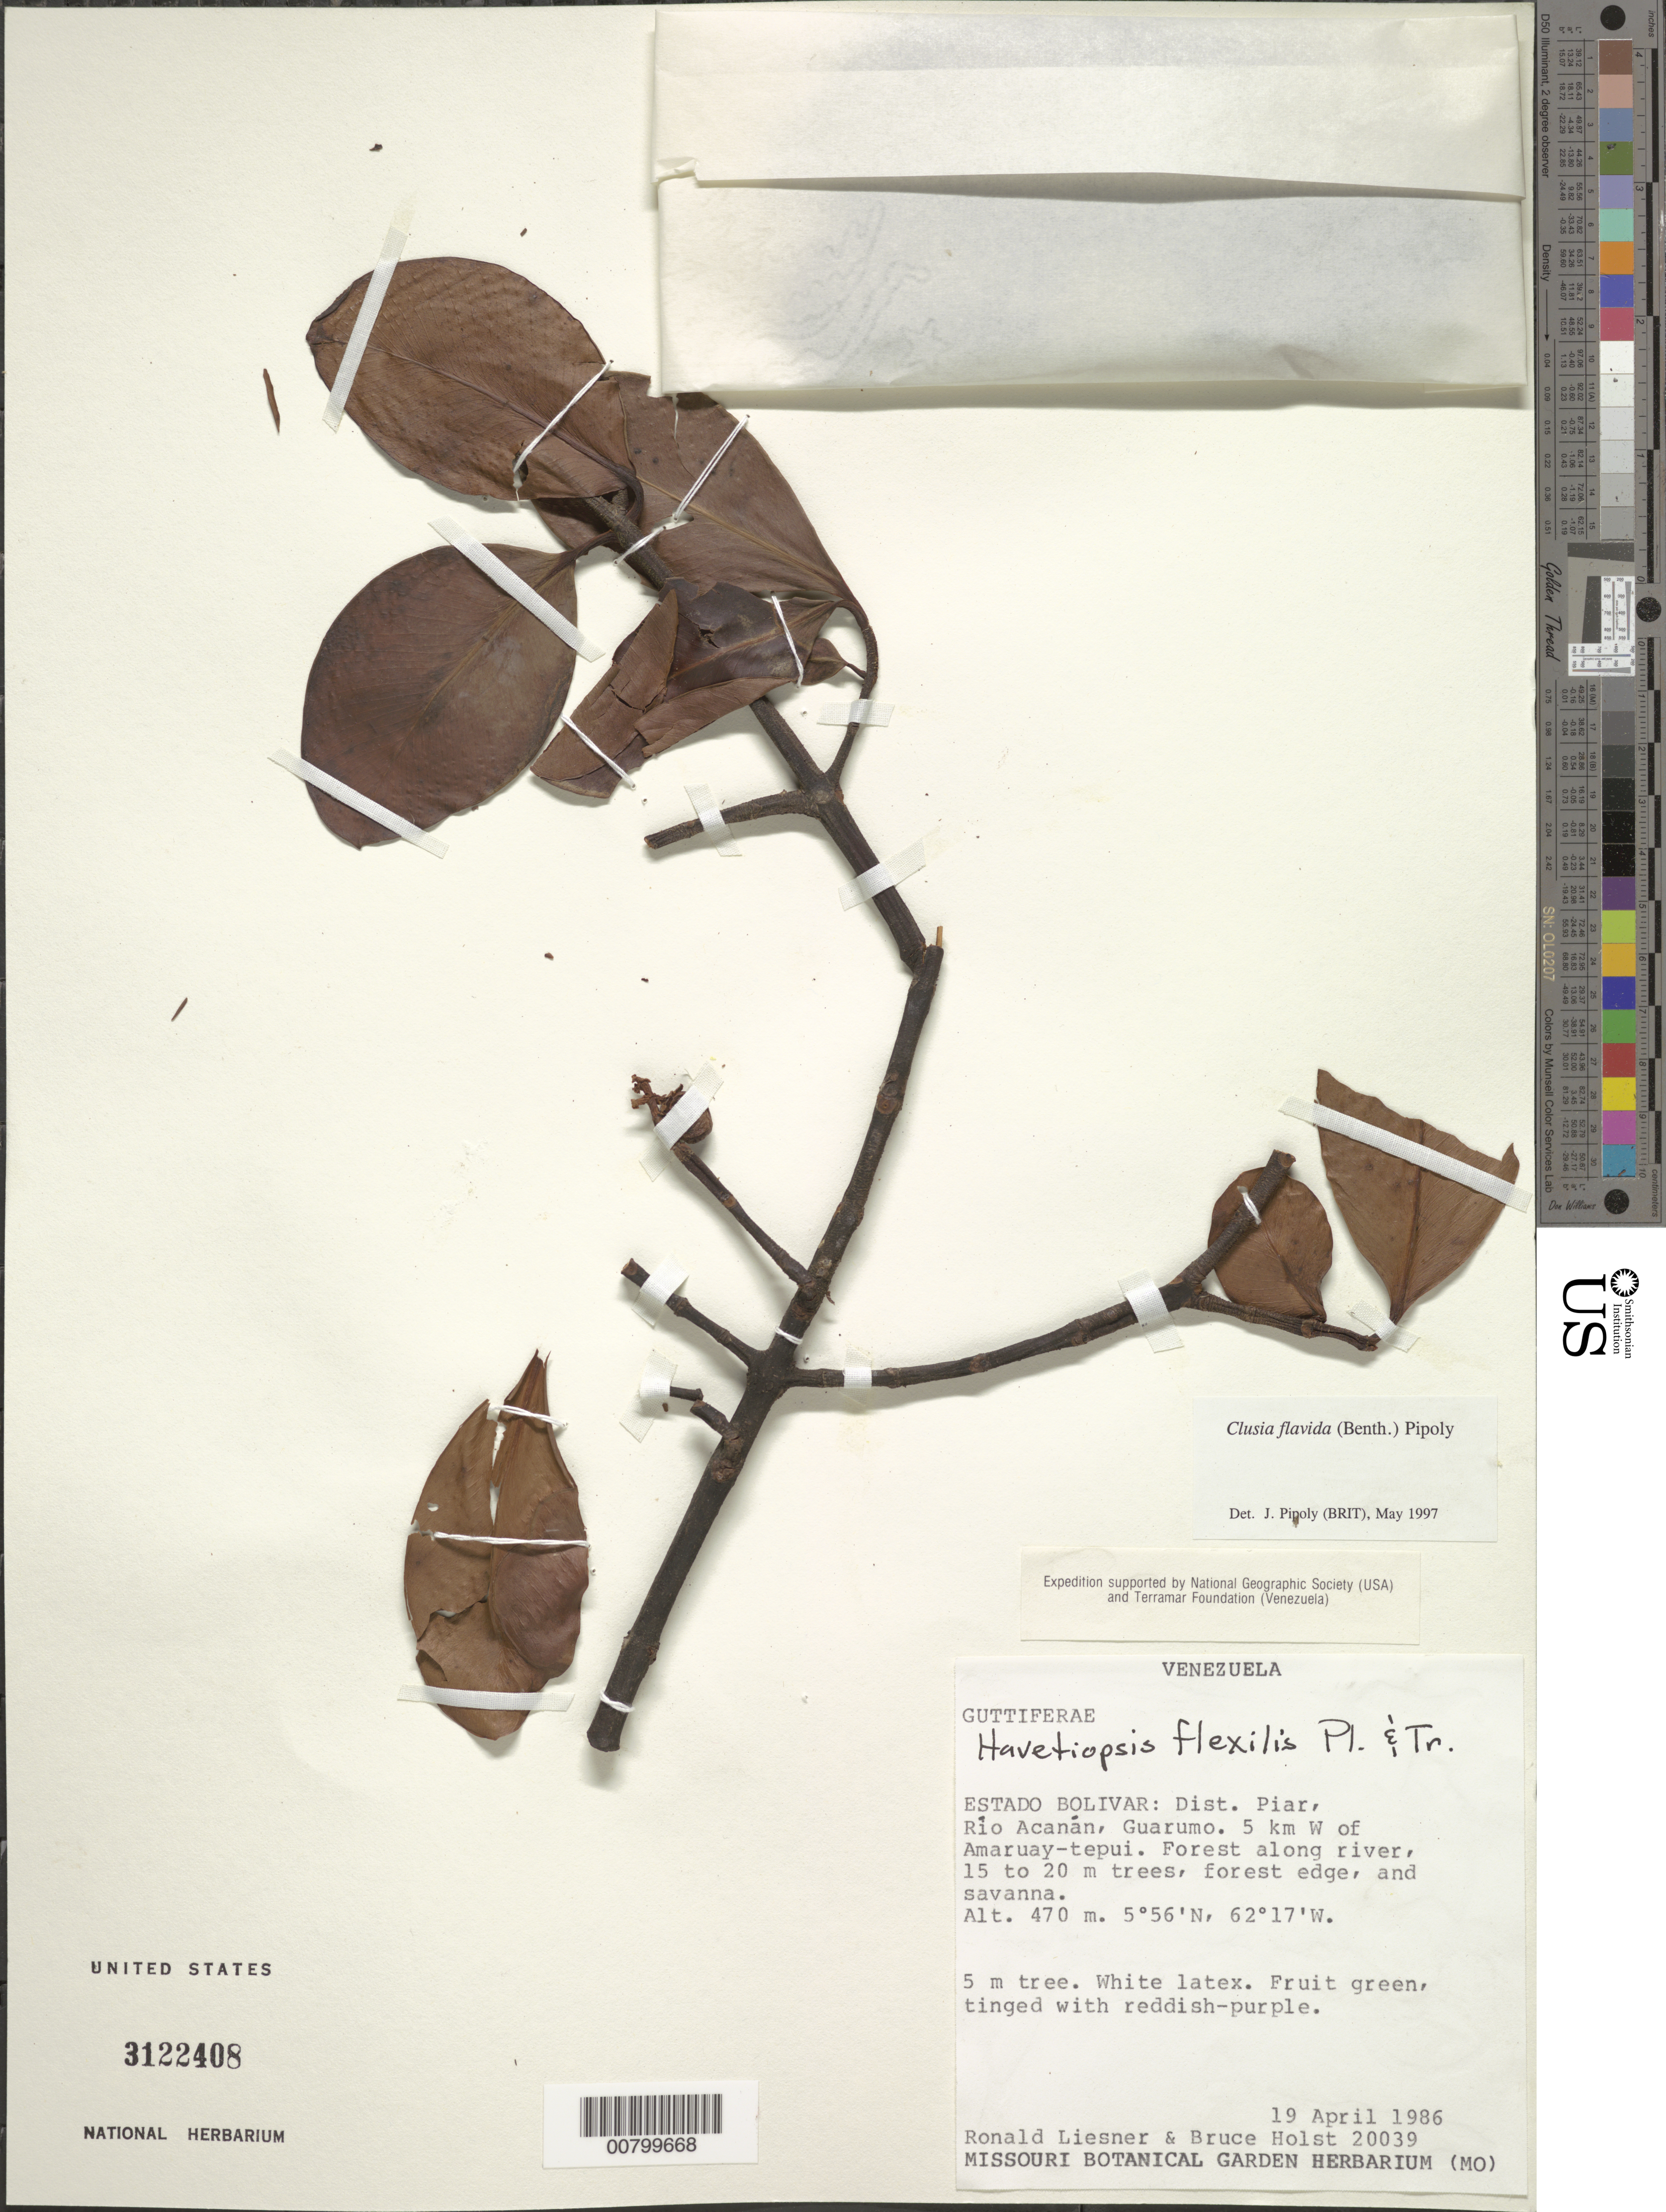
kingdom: Plantae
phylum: Tracheophyta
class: Magnoliopsida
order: Malpighiales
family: Clusiaceae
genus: Clusia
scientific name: Clusia flavida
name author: (Benth.) Pipoly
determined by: Pipoly, J. J., III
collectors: R. L. Liesner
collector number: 20039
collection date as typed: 19-Apr-86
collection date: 1986-04-19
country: Venezuela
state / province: Bolívar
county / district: Piar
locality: Río Acanán, Guarumo, 5 km W of Amaruay-tepuí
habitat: Forest along river, and savanna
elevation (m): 470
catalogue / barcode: US 3122408